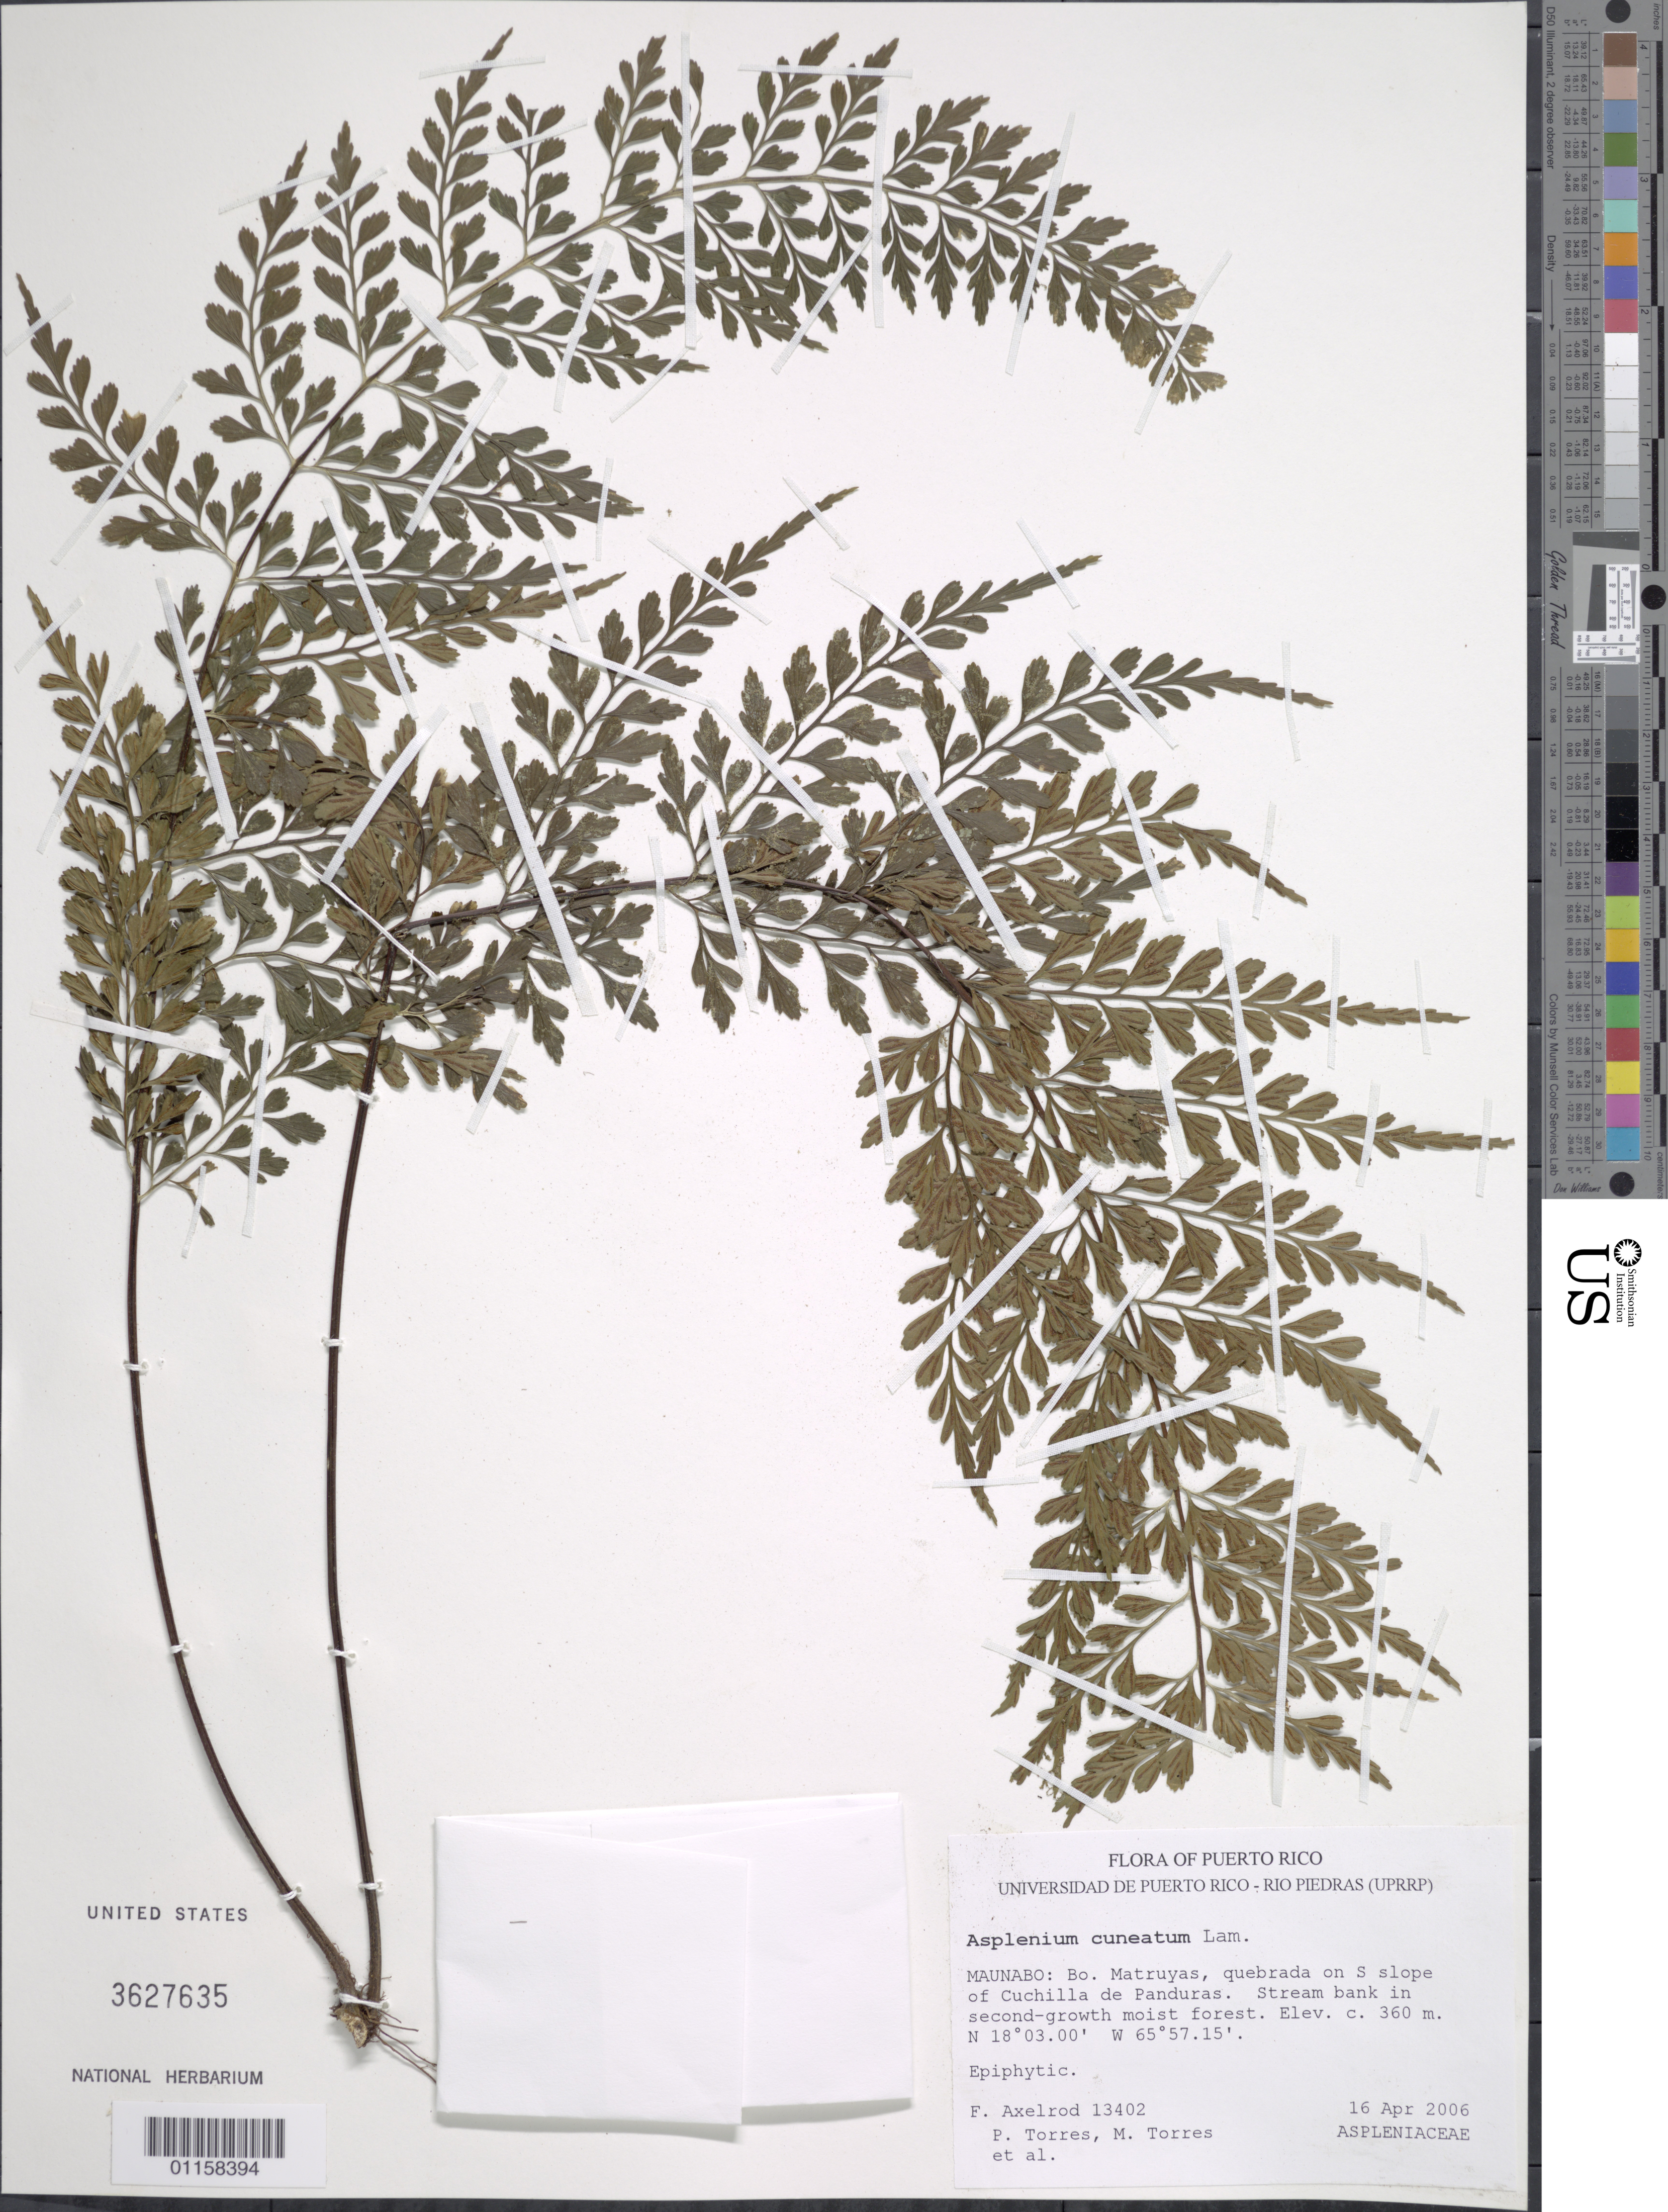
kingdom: Plantae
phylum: Tracheophyta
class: Polypodiopsida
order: Polypodiales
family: Aspleniaceae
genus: Asplenium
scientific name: Asplenium cuneatum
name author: Lam.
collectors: F. S. Axelrod et al.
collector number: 13402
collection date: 2006-04-16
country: Puerto Rico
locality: Maunabo. Bo. Matruyas, quebrada on S slope of Cuchilla de Panduras.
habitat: Stream bank in second-growth moist forest.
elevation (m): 360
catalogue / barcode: US 3627635